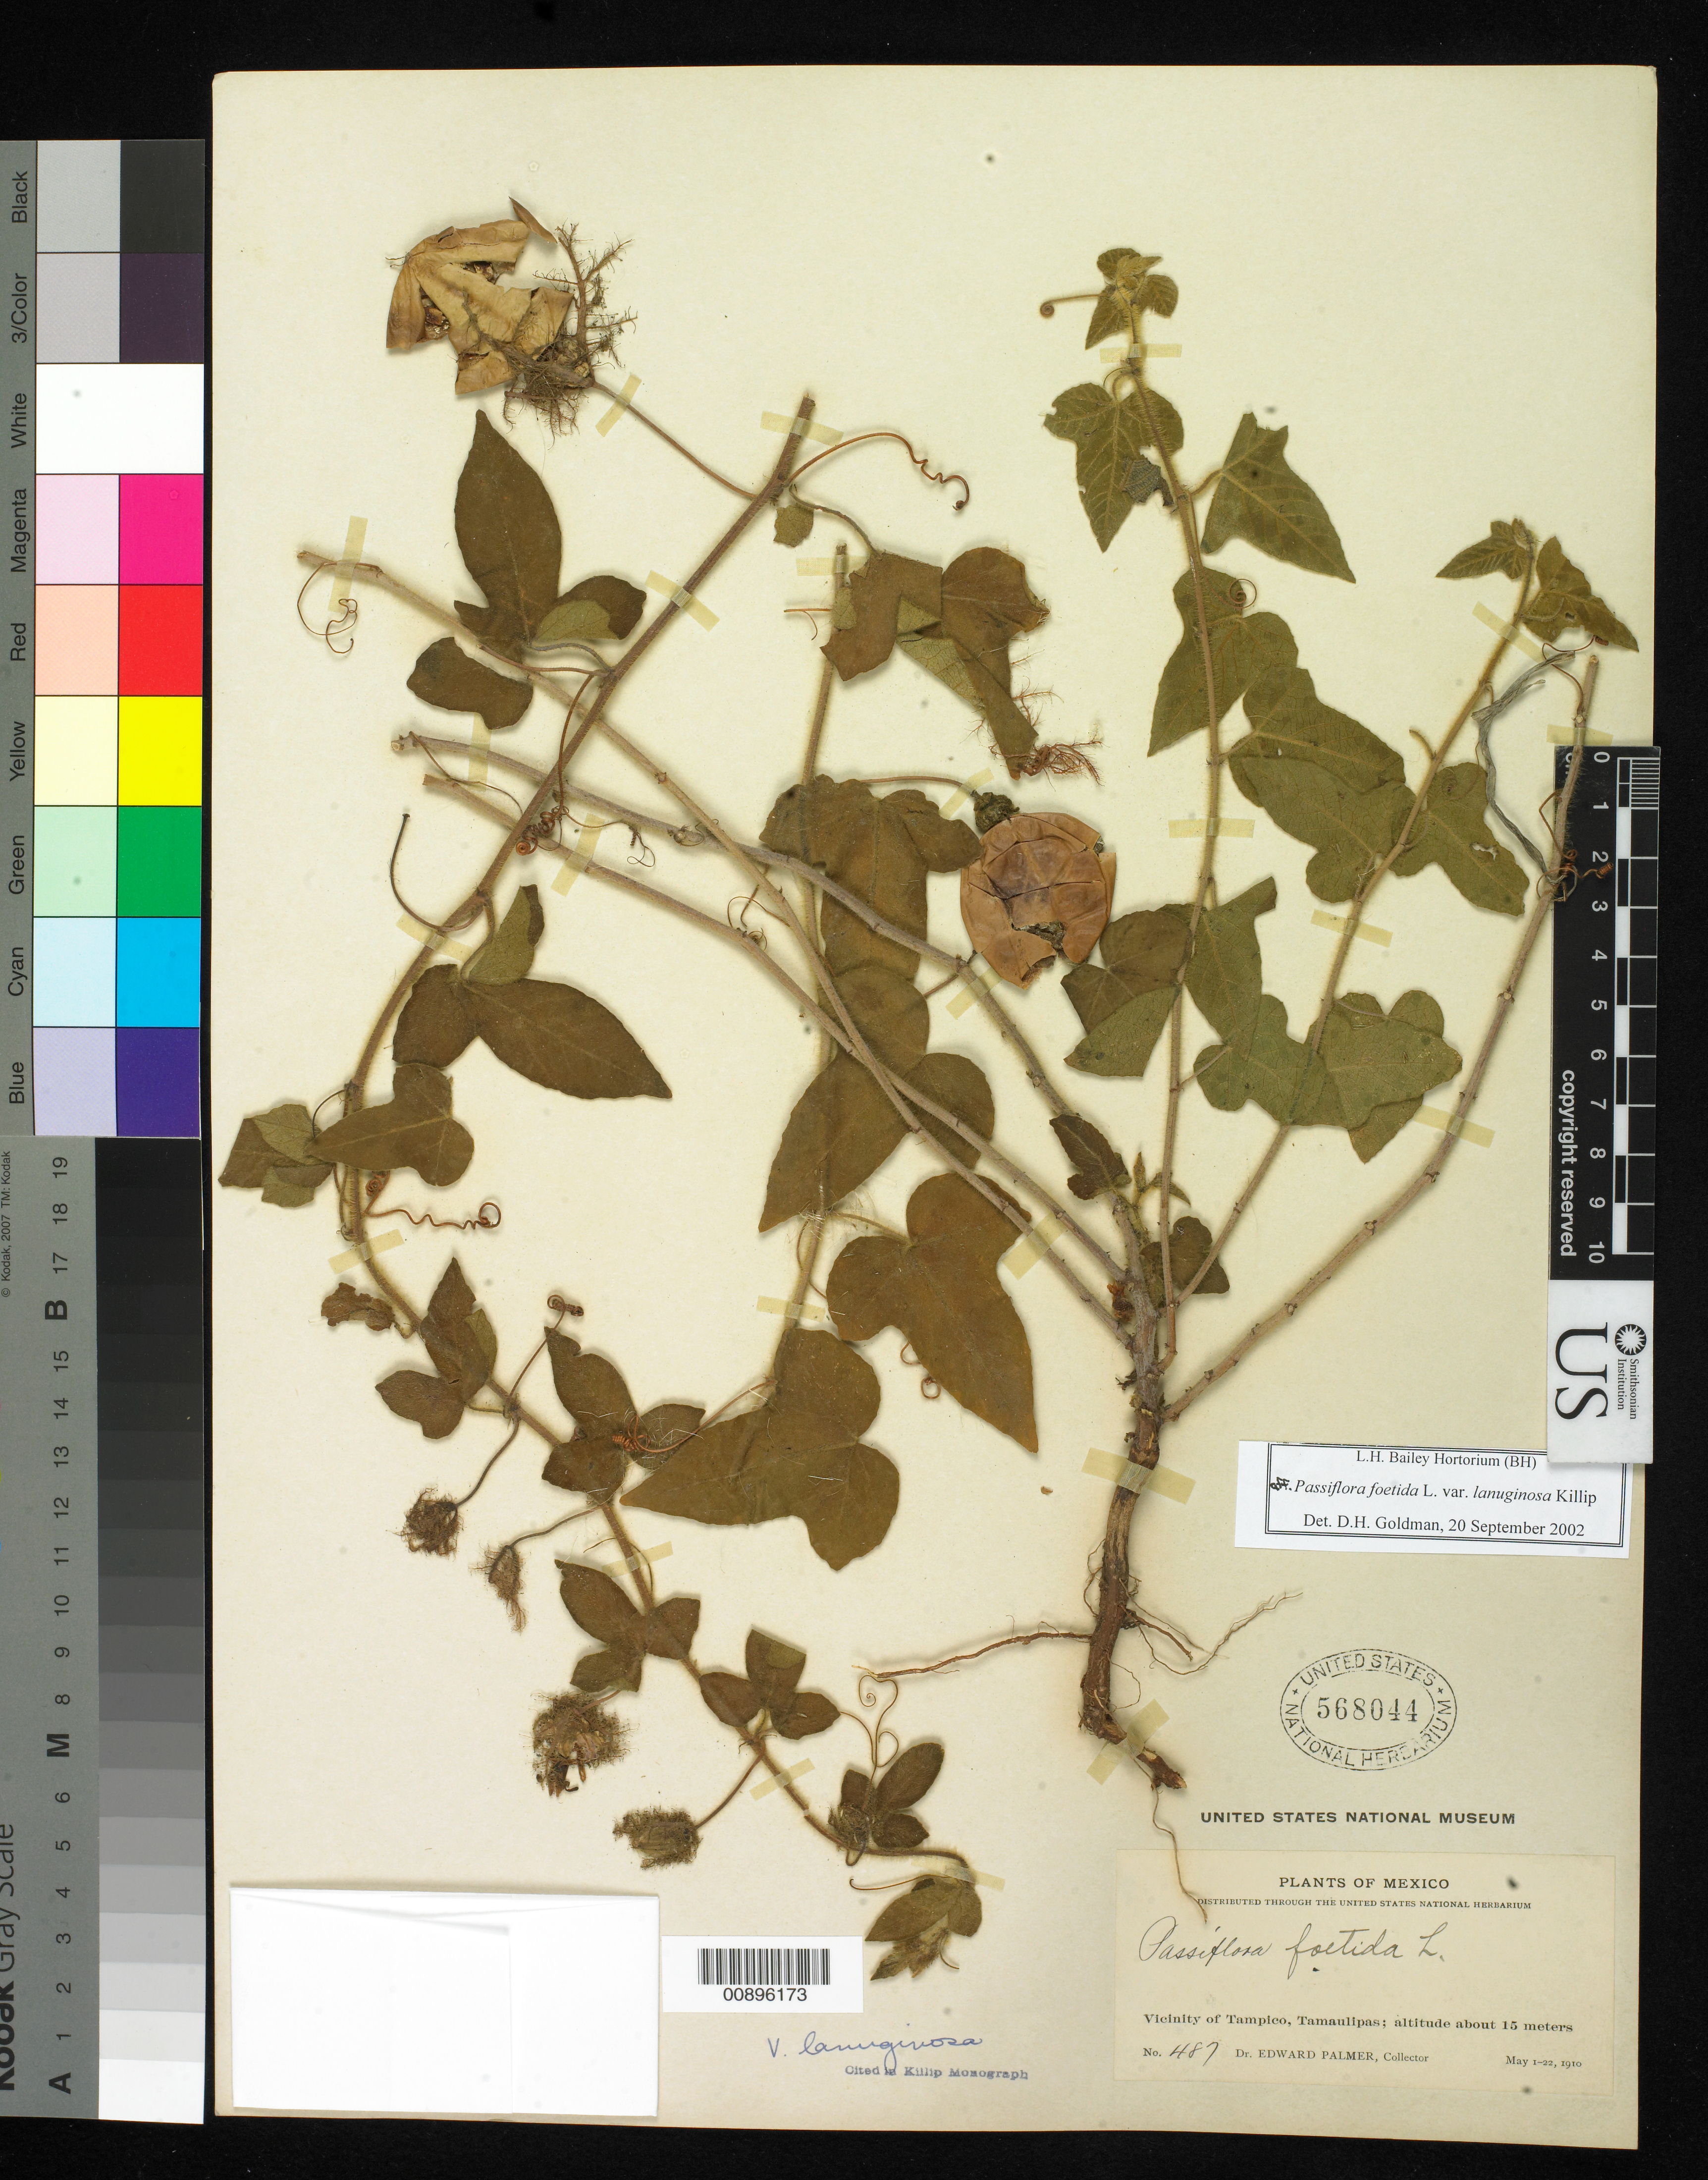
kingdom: Plantae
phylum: Tracheophyta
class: Magnoliopsida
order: Malpighiales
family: Passifloraceae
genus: Passiflora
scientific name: Passiflora foetida var. lanuginosa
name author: Killip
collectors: E. Palmer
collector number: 487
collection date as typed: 01 May 1910 to 22 May 1910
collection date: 1910-05-01/1910-05-22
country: Mexico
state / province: Tamaulipas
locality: Vicinity of Tampico, Tamaulipas.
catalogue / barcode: US 568044